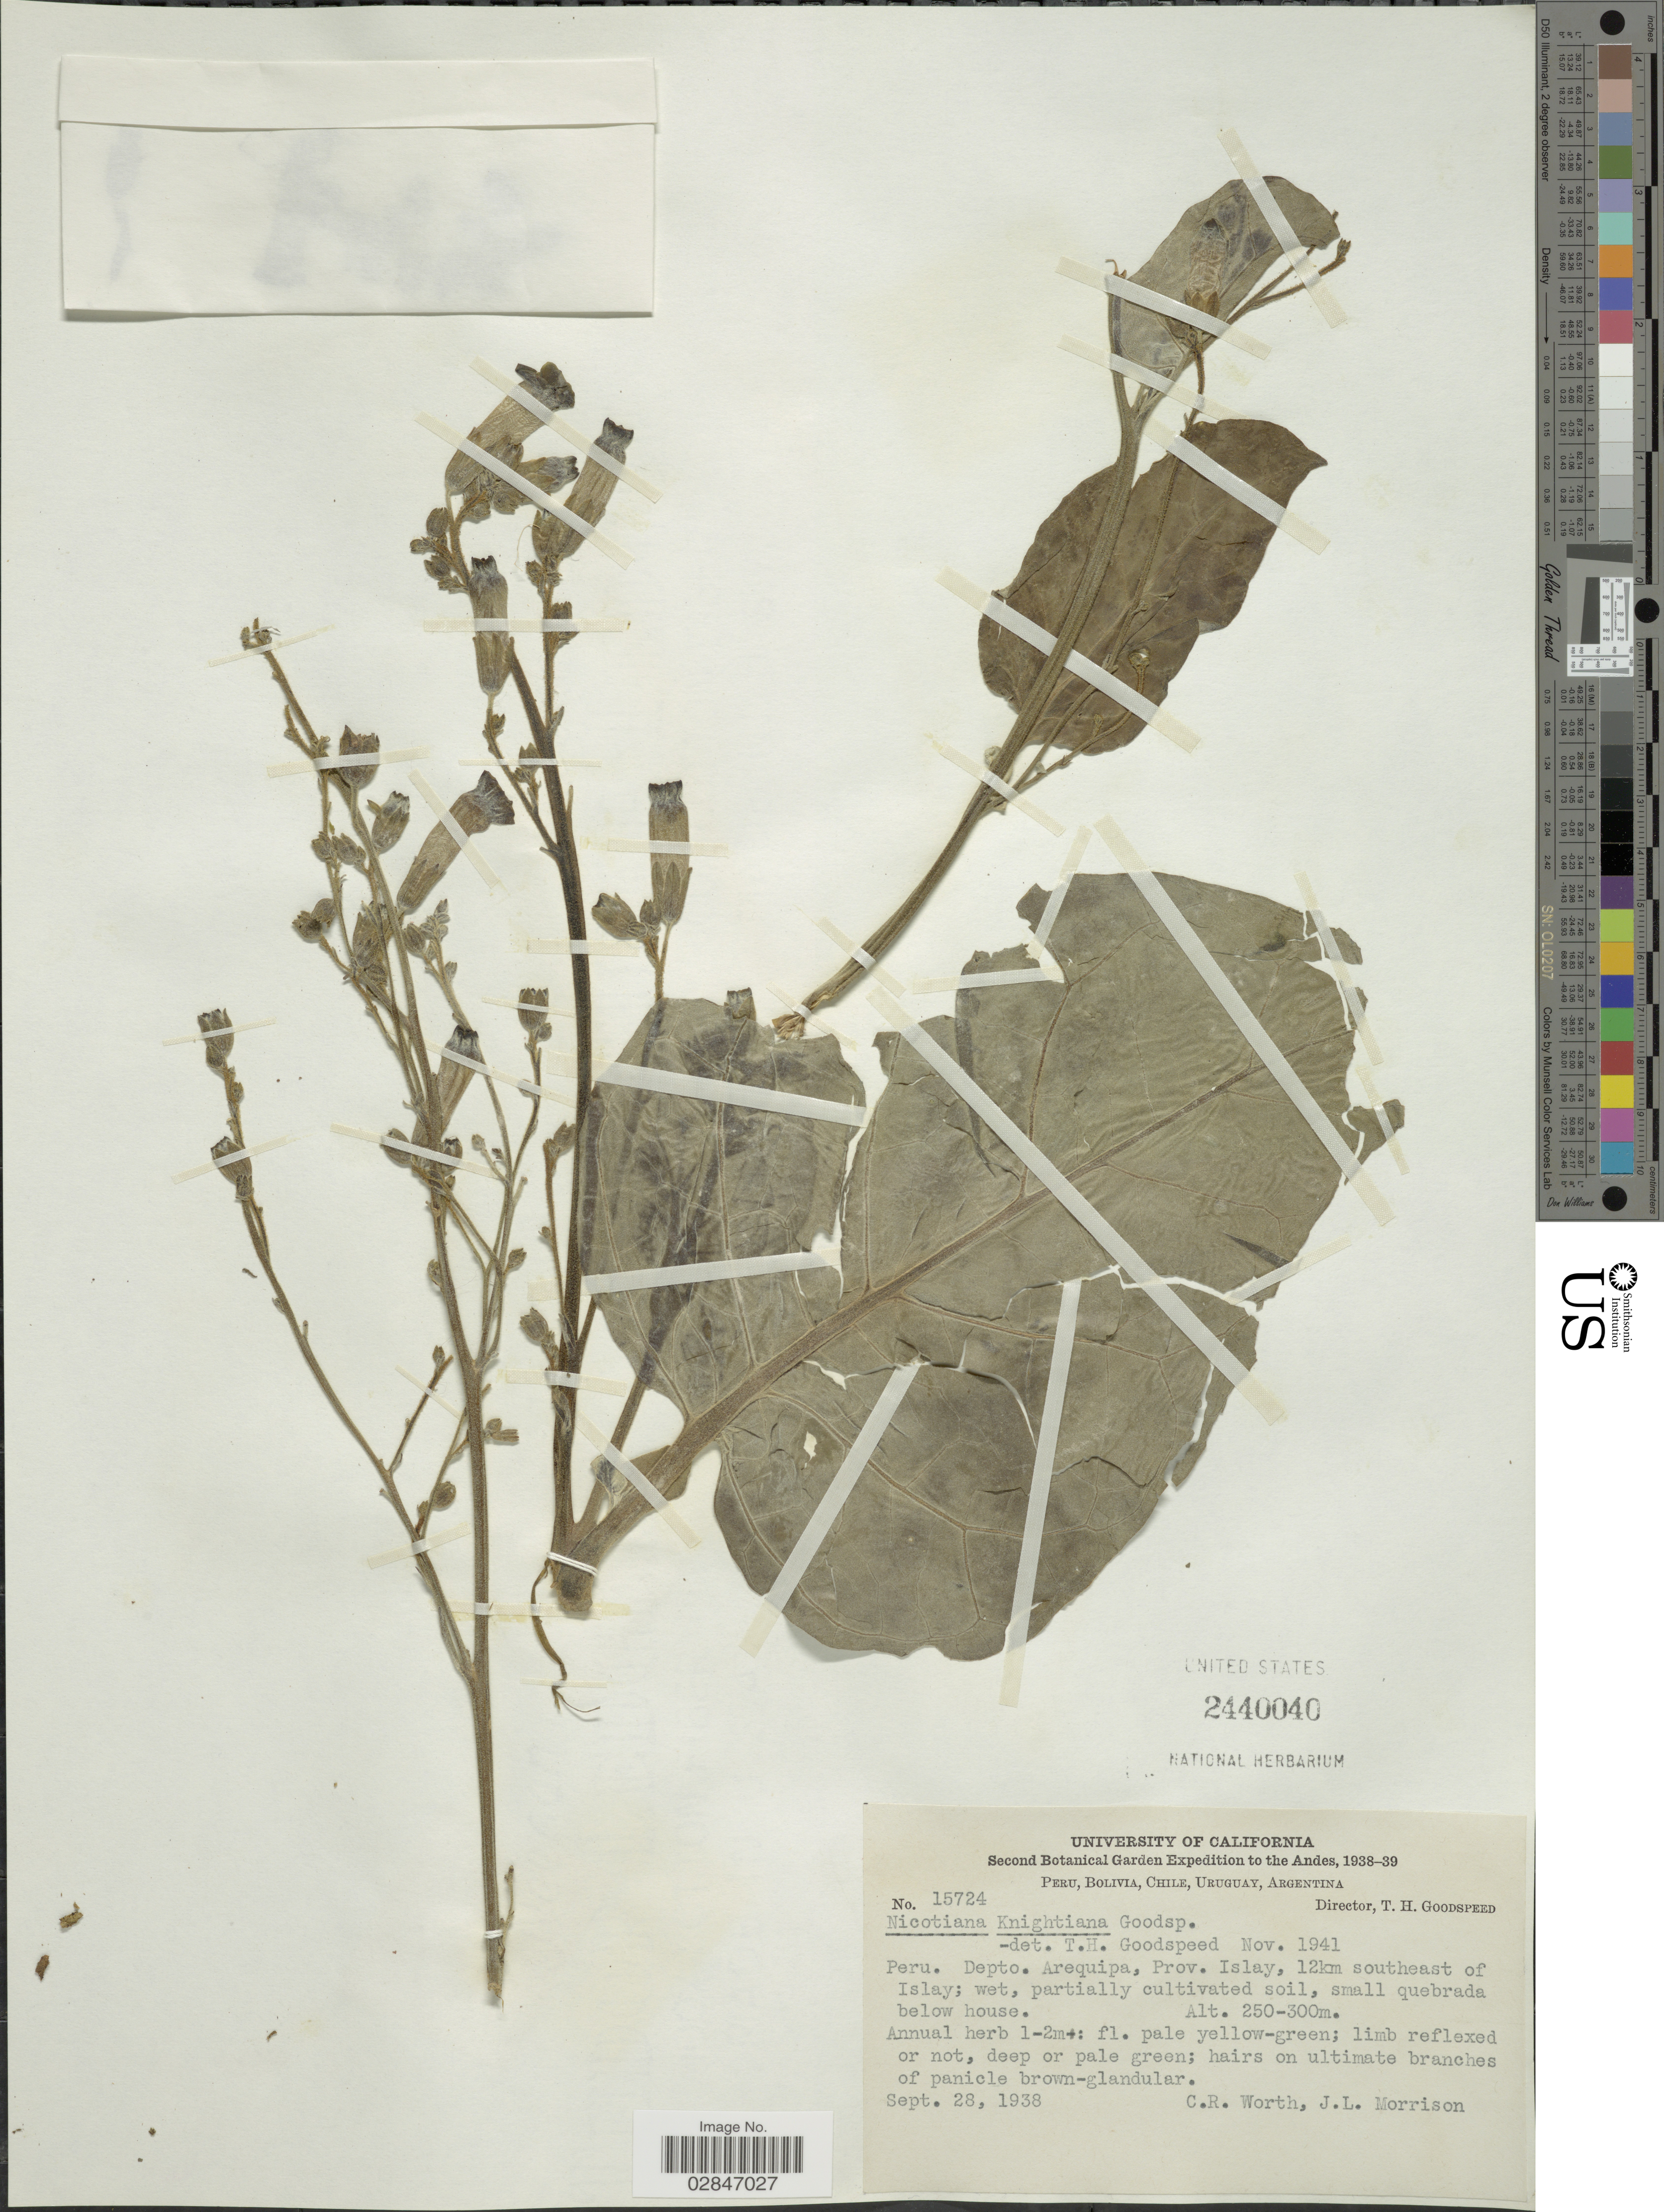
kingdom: Plantae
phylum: Tracheophyta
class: Magnoliopsida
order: Solanales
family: Solanaceae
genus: Nicotiana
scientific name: Nicotiana knightiana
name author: Goodsp.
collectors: C. R. Worth & J. Morrison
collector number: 15724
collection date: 1938-09-28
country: Peru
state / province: Arequipa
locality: The Andes, Depto. Arequipa, Prov. Islay, 12km southeast of Islay.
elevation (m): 250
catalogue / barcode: US 2440040